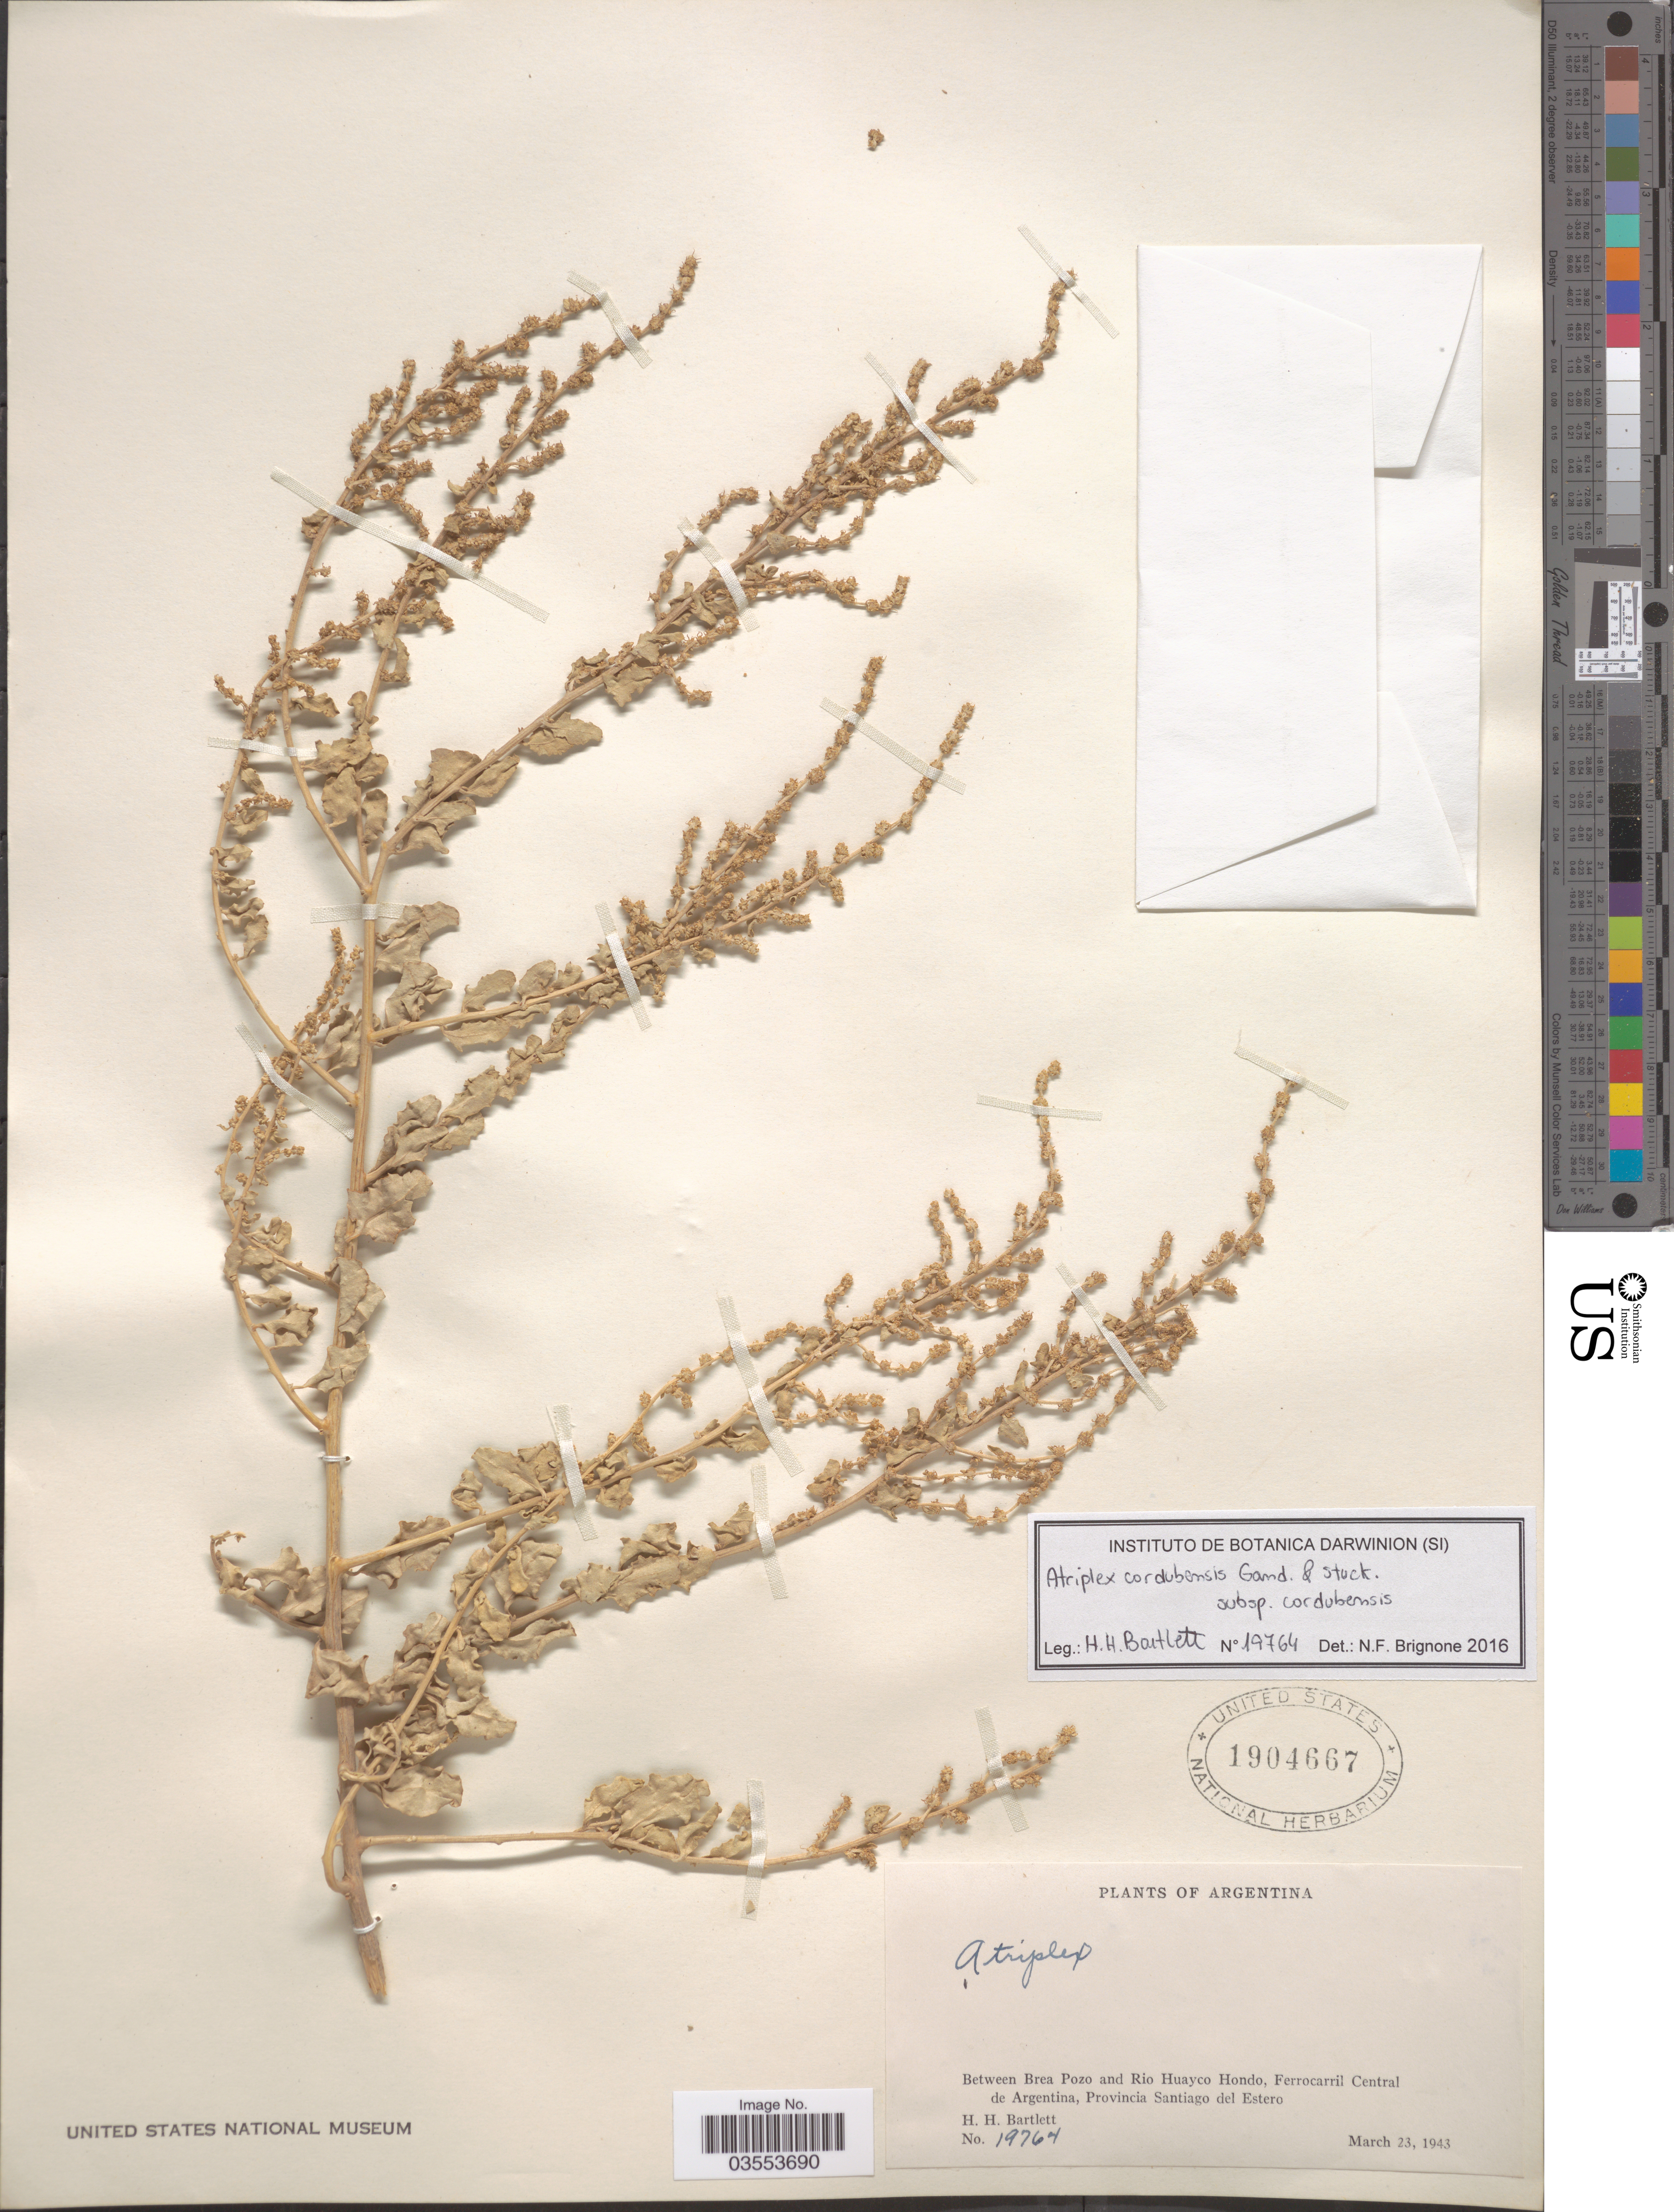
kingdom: Plantae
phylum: Tracheophyta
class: Magnoliopsida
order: Caryophyllales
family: Amaranthaceae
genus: Atriplex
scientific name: Atriplex sp.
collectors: H. H. Bartlett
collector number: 19764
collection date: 1943-03-23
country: Argentina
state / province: Santiago del Estero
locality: Between Brea Pozo and Rio Huayco Hondo, Ferrocarril Central de Argentina.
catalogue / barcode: US 1904667